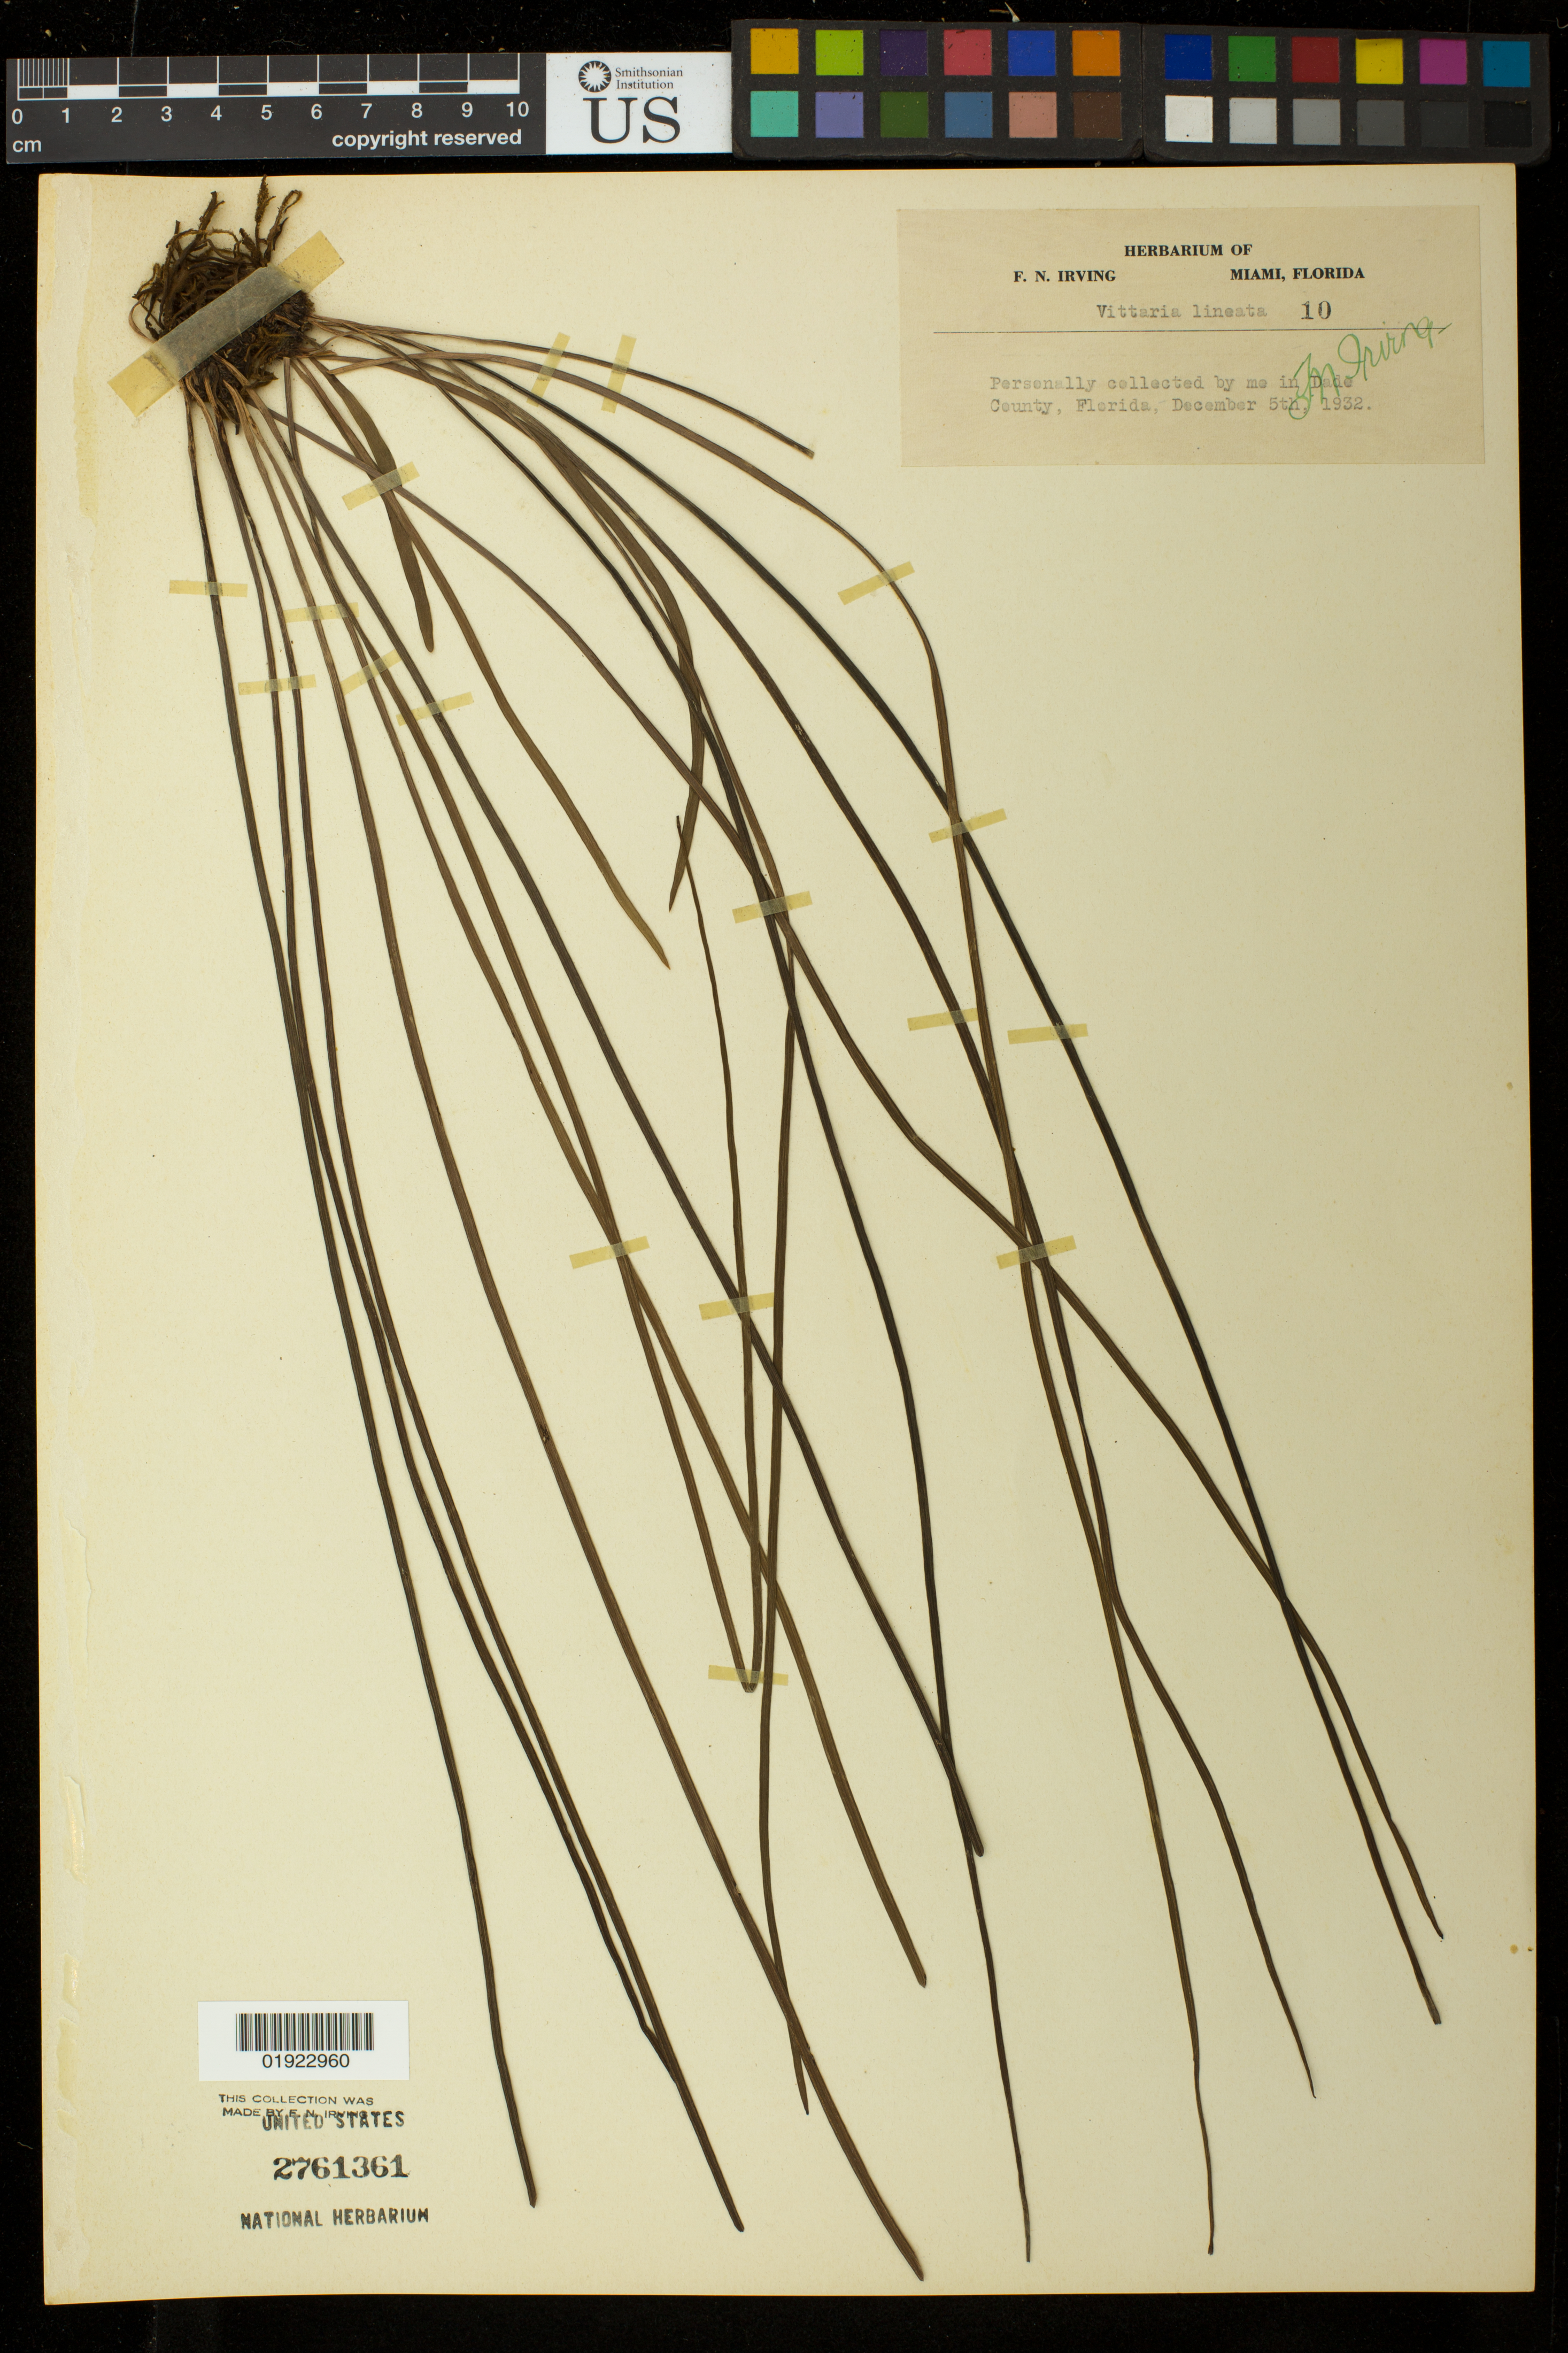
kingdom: Plantae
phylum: Tracheophyta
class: Polypodiopsida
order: Polypodiales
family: Pteridaceae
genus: Vittaria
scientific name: Vittaria lineata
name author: (L.) Sm.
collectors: F. Irving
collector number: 10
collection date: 1932-12-05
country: United States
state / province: Florida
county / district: Dade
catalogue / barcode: US 2761361